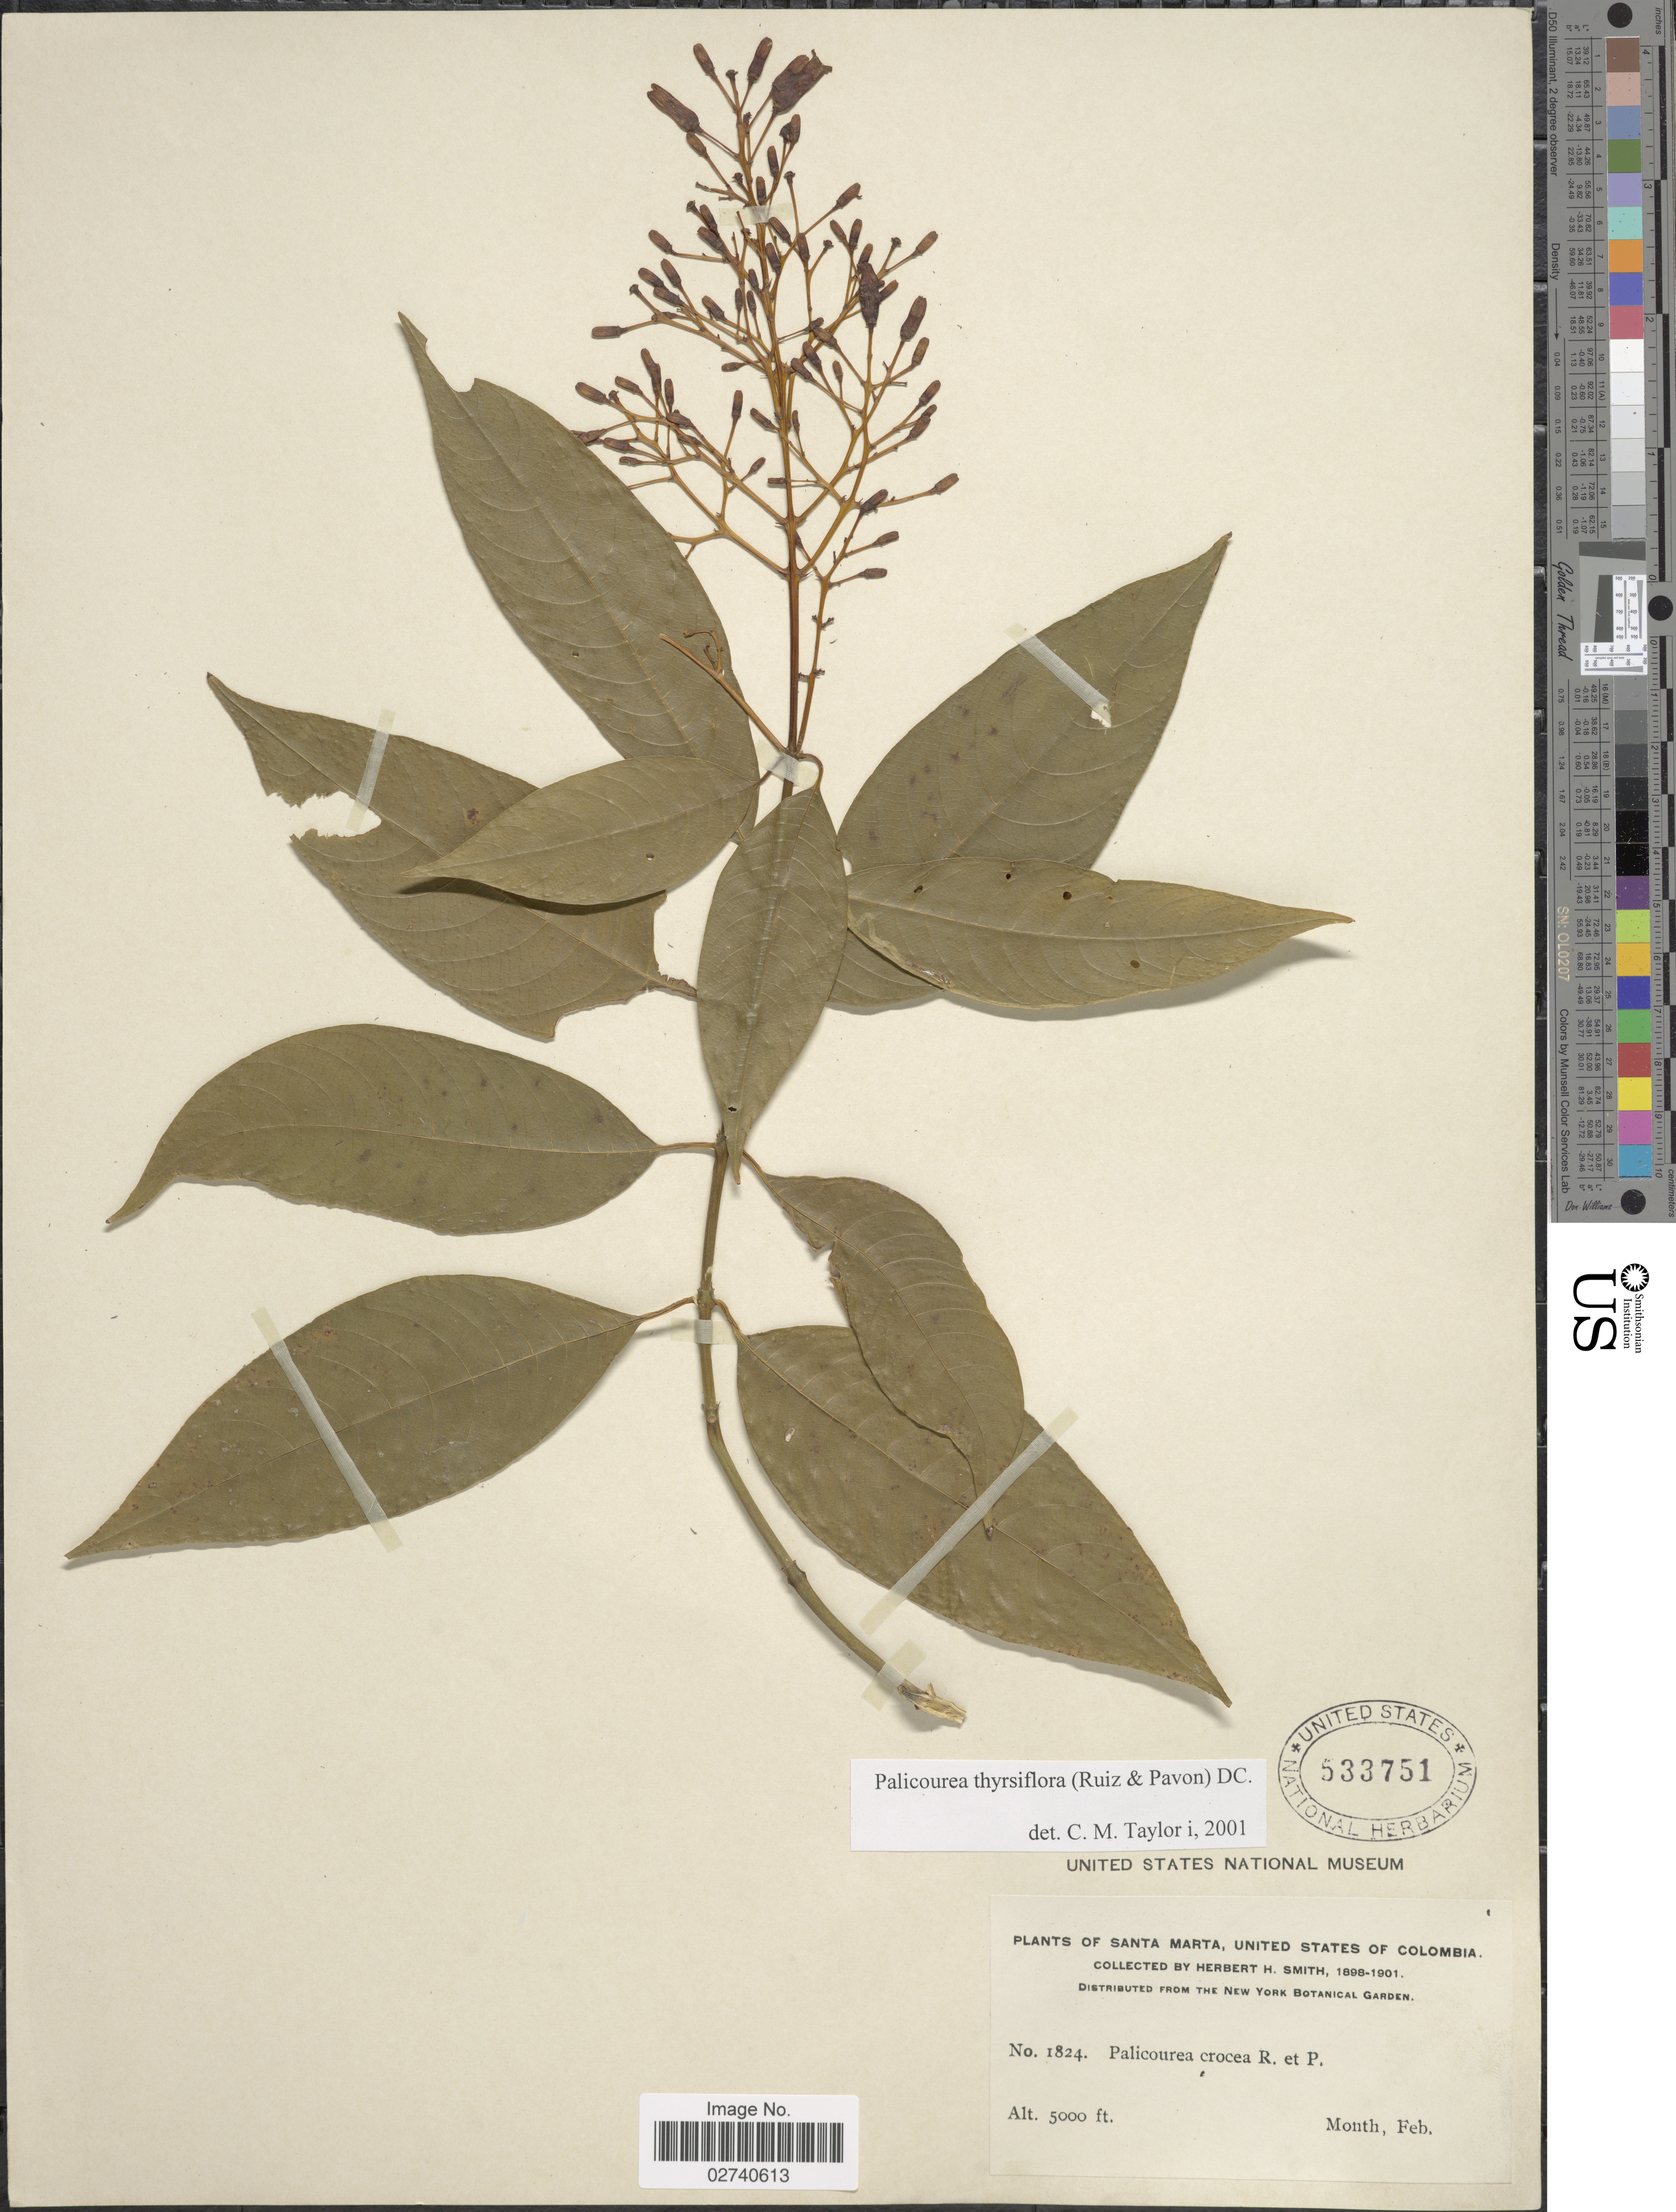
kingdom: Plantae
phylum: Tracheophyta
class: Magnoliopsida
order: Gentianales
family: Rubiaceae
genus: Palicourea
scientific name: Palicourea thyrsiflora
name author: (Ruiz & Pav.) DC.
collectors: Herbert H. Smith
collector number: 1824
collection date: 1898-02/1901-02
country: Colombia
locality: Santa Marta, United States of Colombia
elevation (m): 1524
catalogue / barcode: US 533751